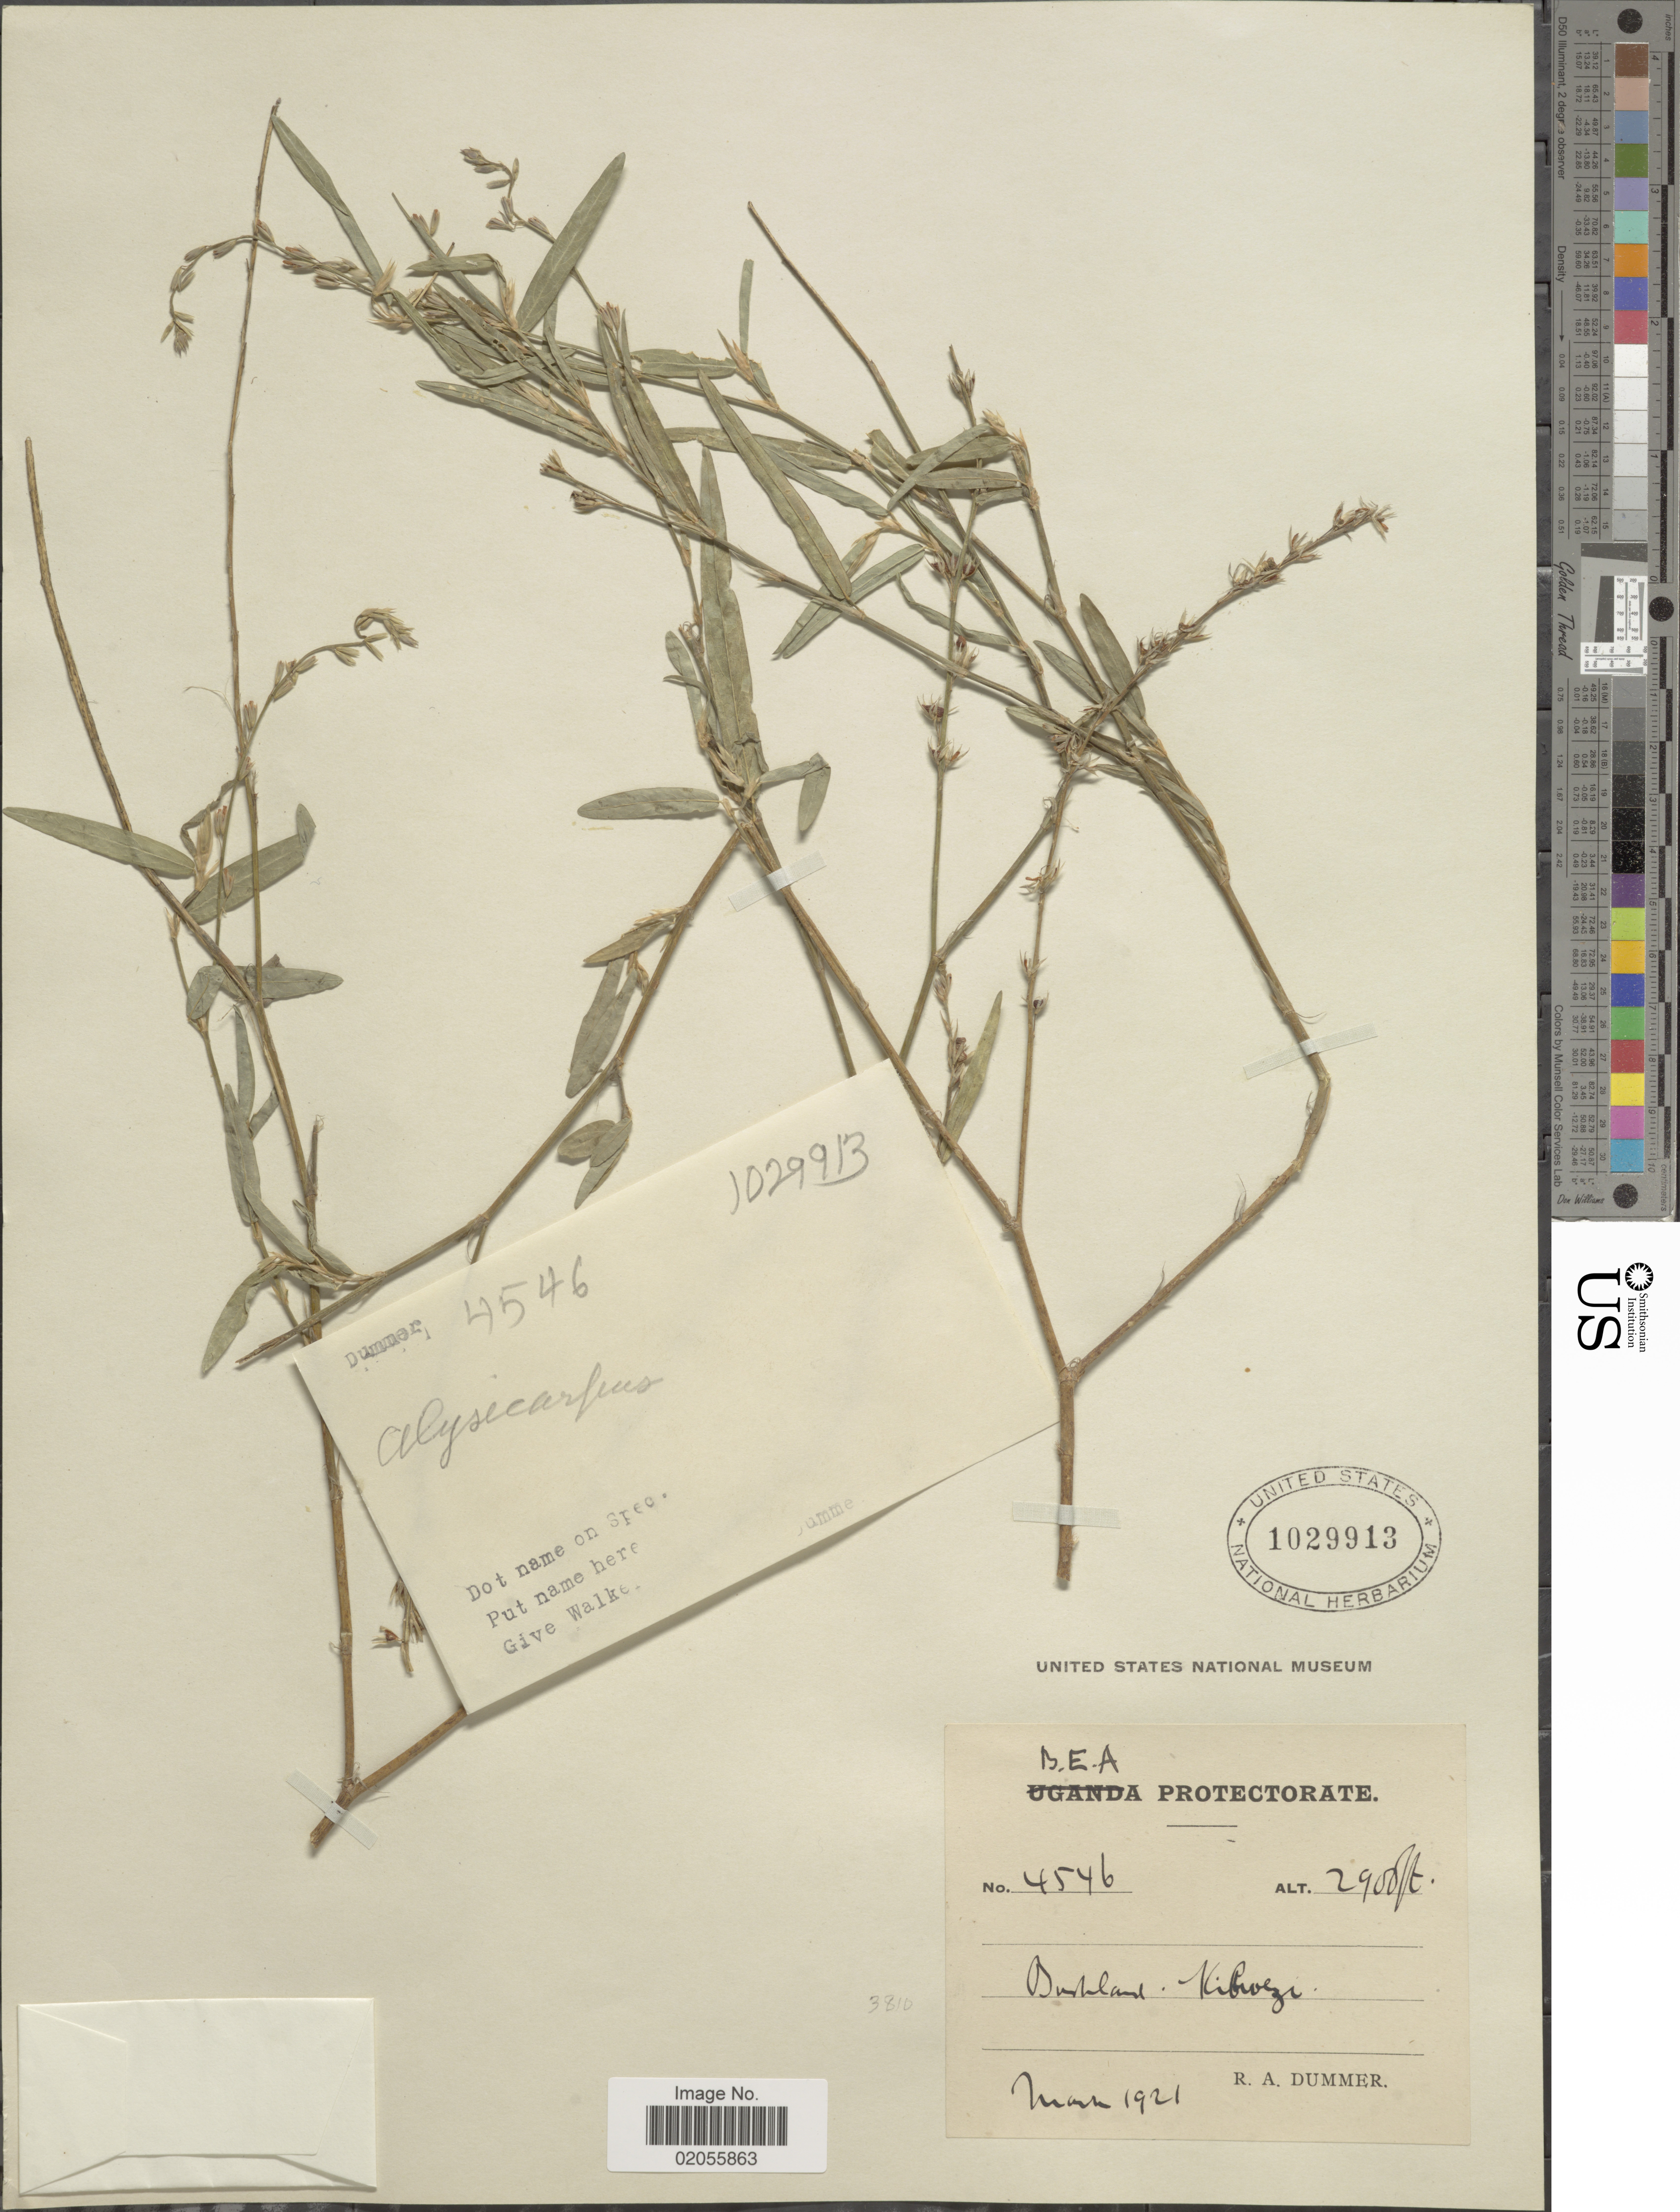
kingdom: Plantae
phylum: Tracheophyta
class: Magnoliopsida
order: Fabales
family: Fabaceae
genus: Alysicarpus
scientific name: Alysicarpus sp.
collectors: R. Dümmer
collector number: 4546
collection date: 1921-03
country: Kenya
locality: B. E. A. Bushland Kibwezi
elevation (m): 884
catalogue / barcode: US 1029913